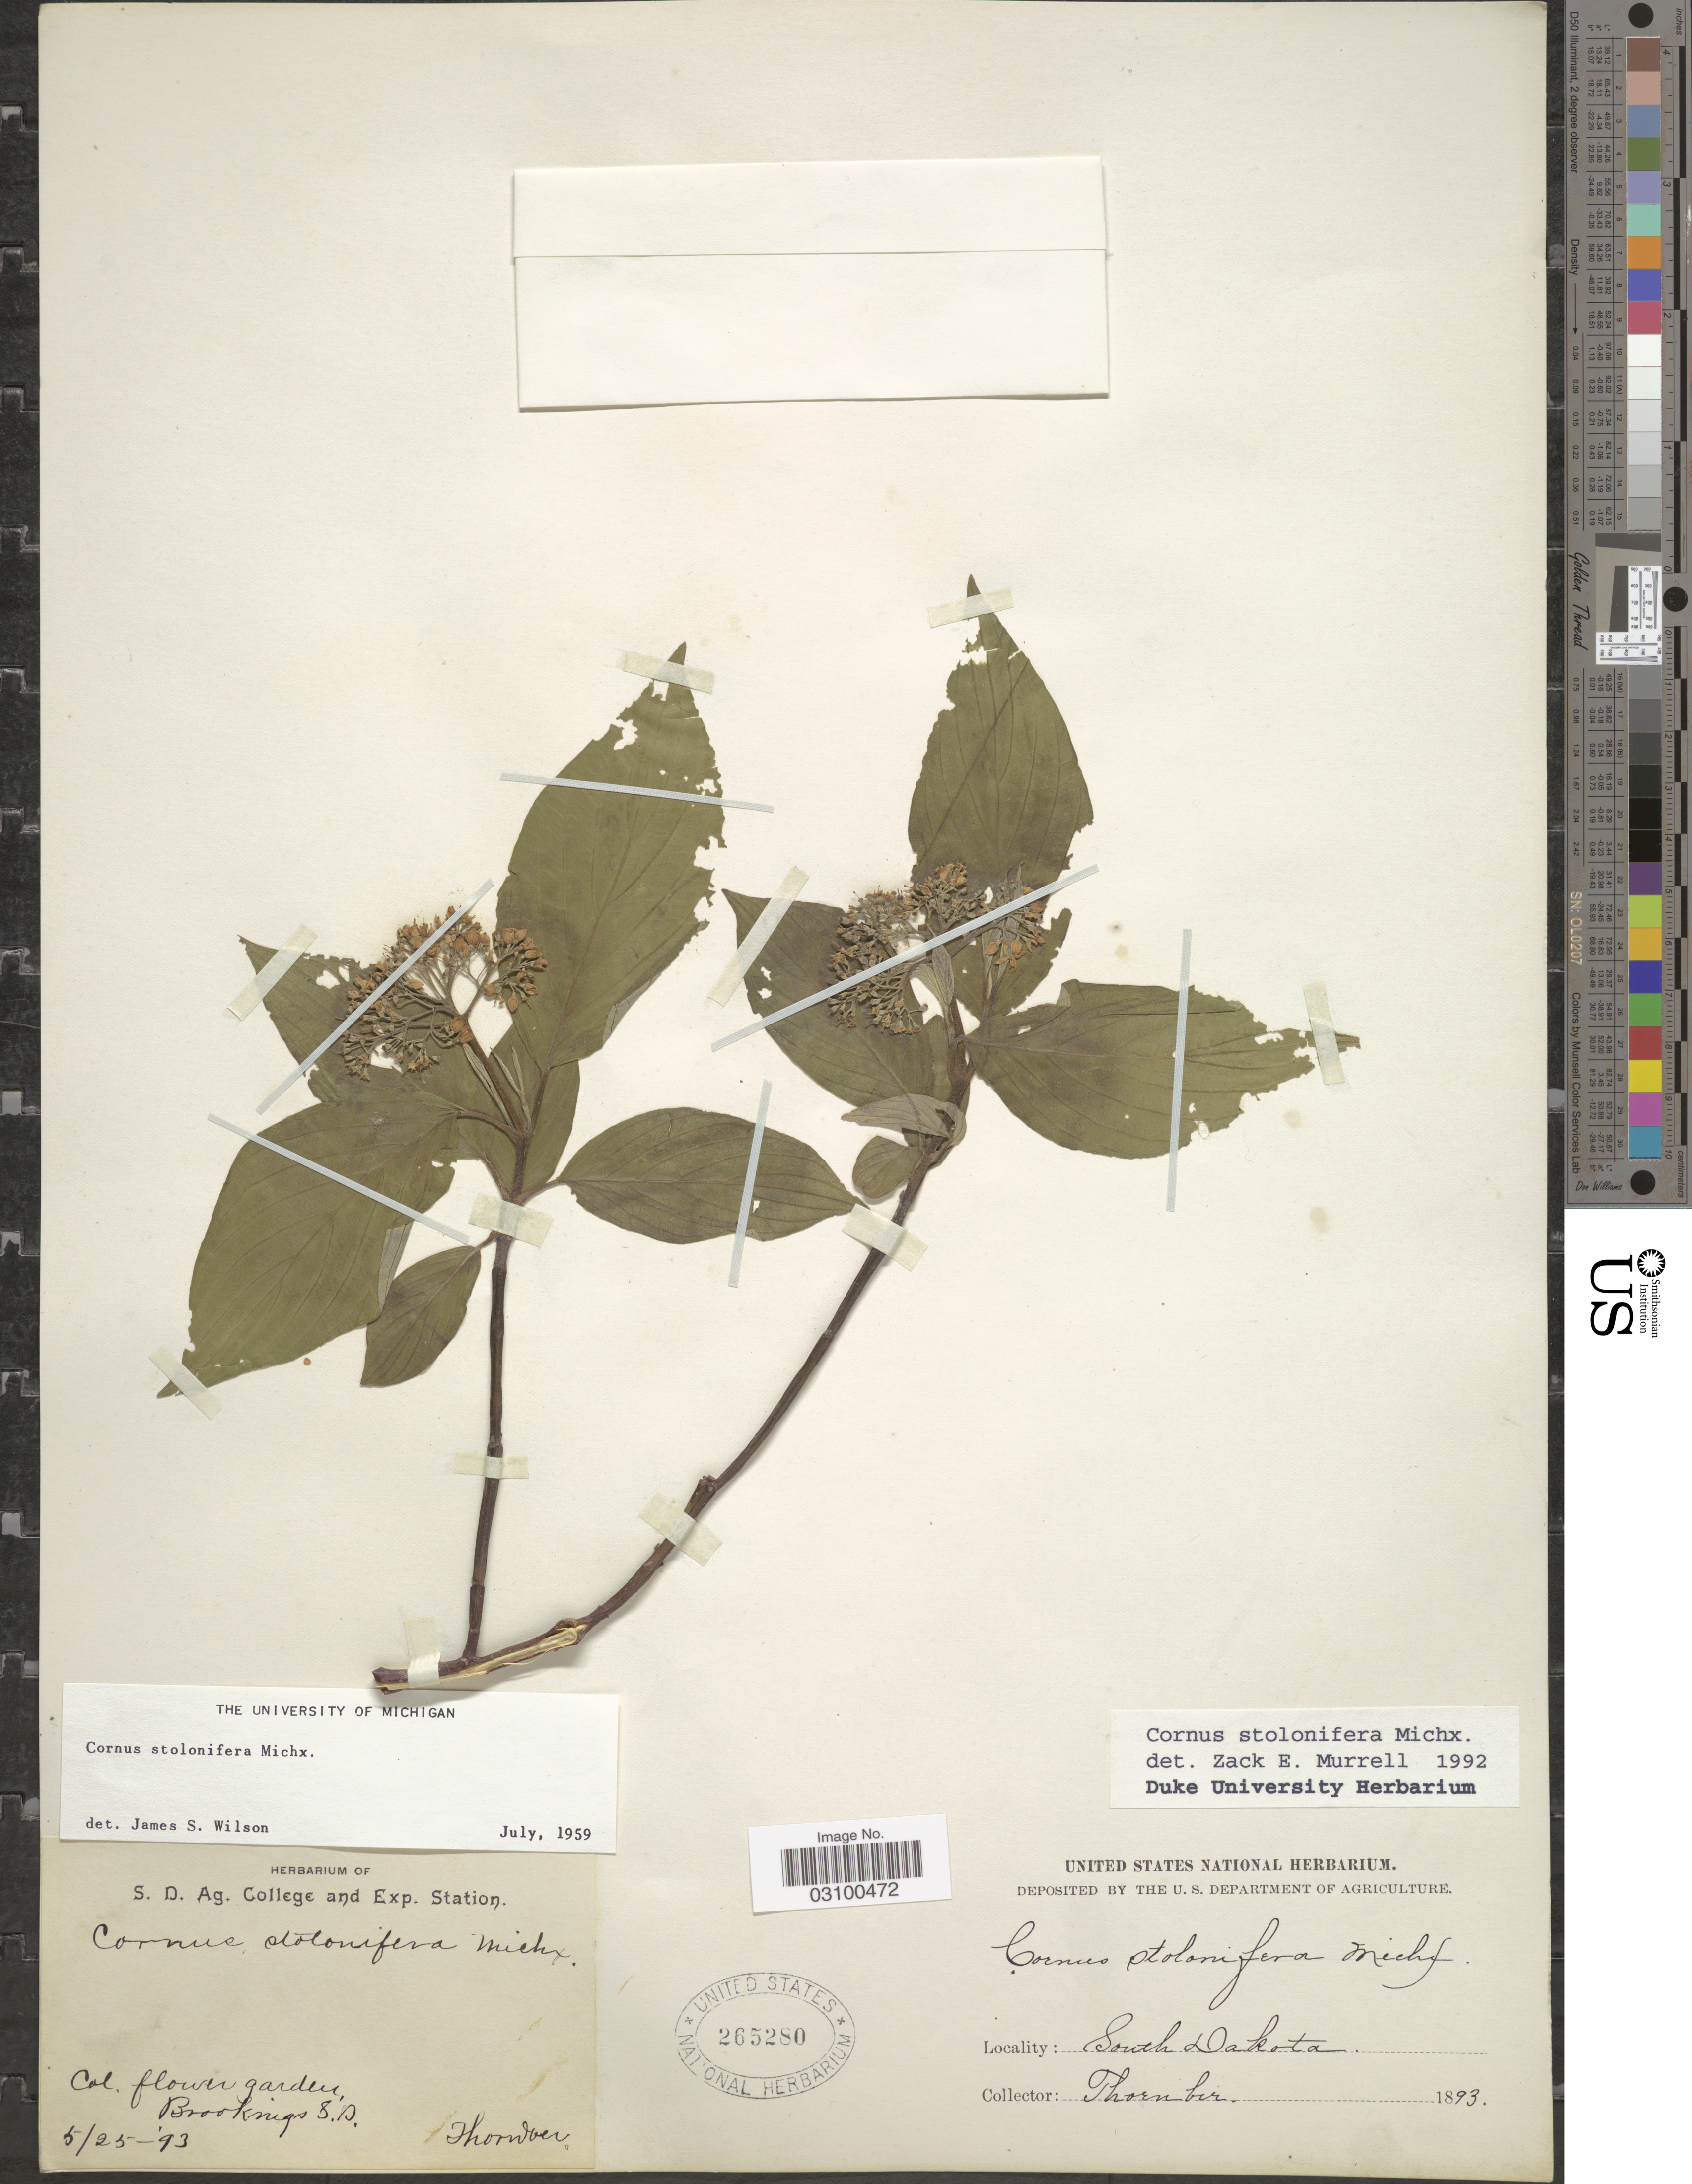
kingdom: Plantae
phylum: Tracheophyta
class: Magnoliopsida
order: Cornales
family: Cornaceae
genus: Cornus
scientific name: Cornus sericea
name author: L.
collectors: -. Thornber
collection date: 1893-05-25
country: United States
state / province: South Dakota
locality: Flower garden, Brookings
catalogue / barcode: US 265280